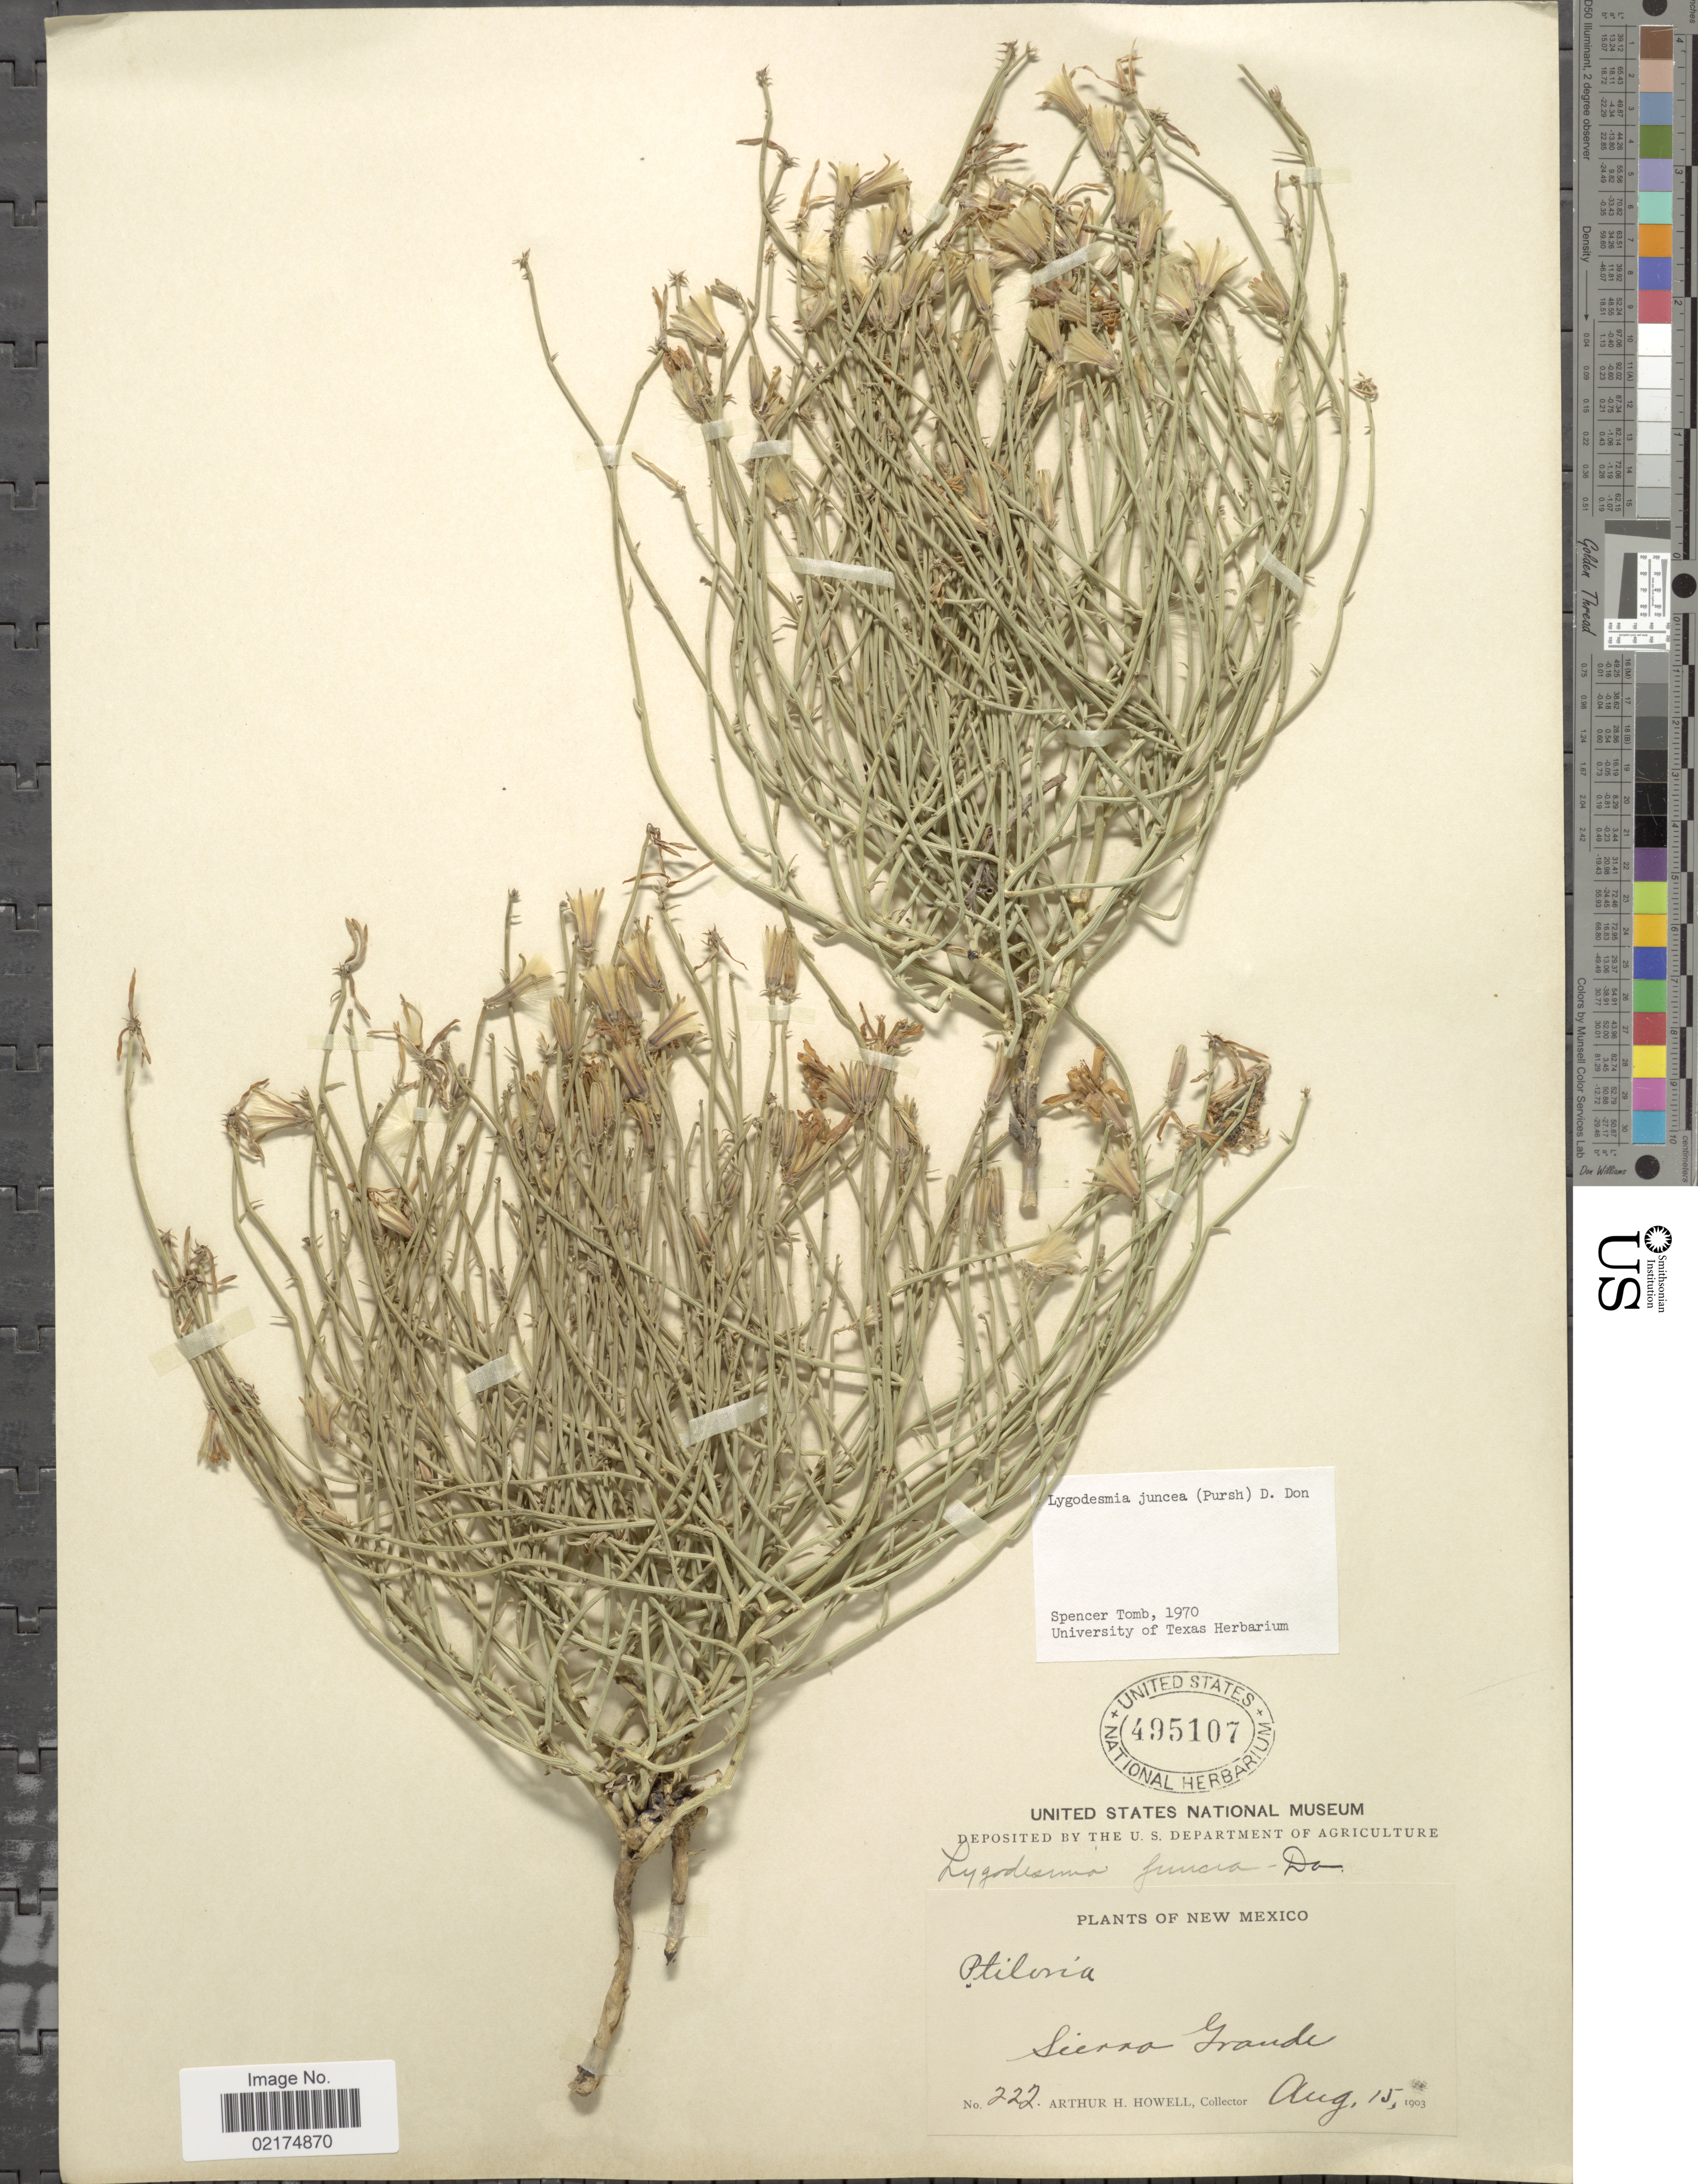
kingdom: Plantae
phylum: Tracheophyta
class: Magnoliopsida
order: Asterales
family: Asteraceae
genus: Lygodesmia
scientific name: Lygodesmia juncea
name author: D. Don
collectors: A. H. Howell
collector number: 222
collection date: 1903-08-15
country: United States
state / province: New Mexico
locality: Sierra Grande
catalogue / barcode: US 495107